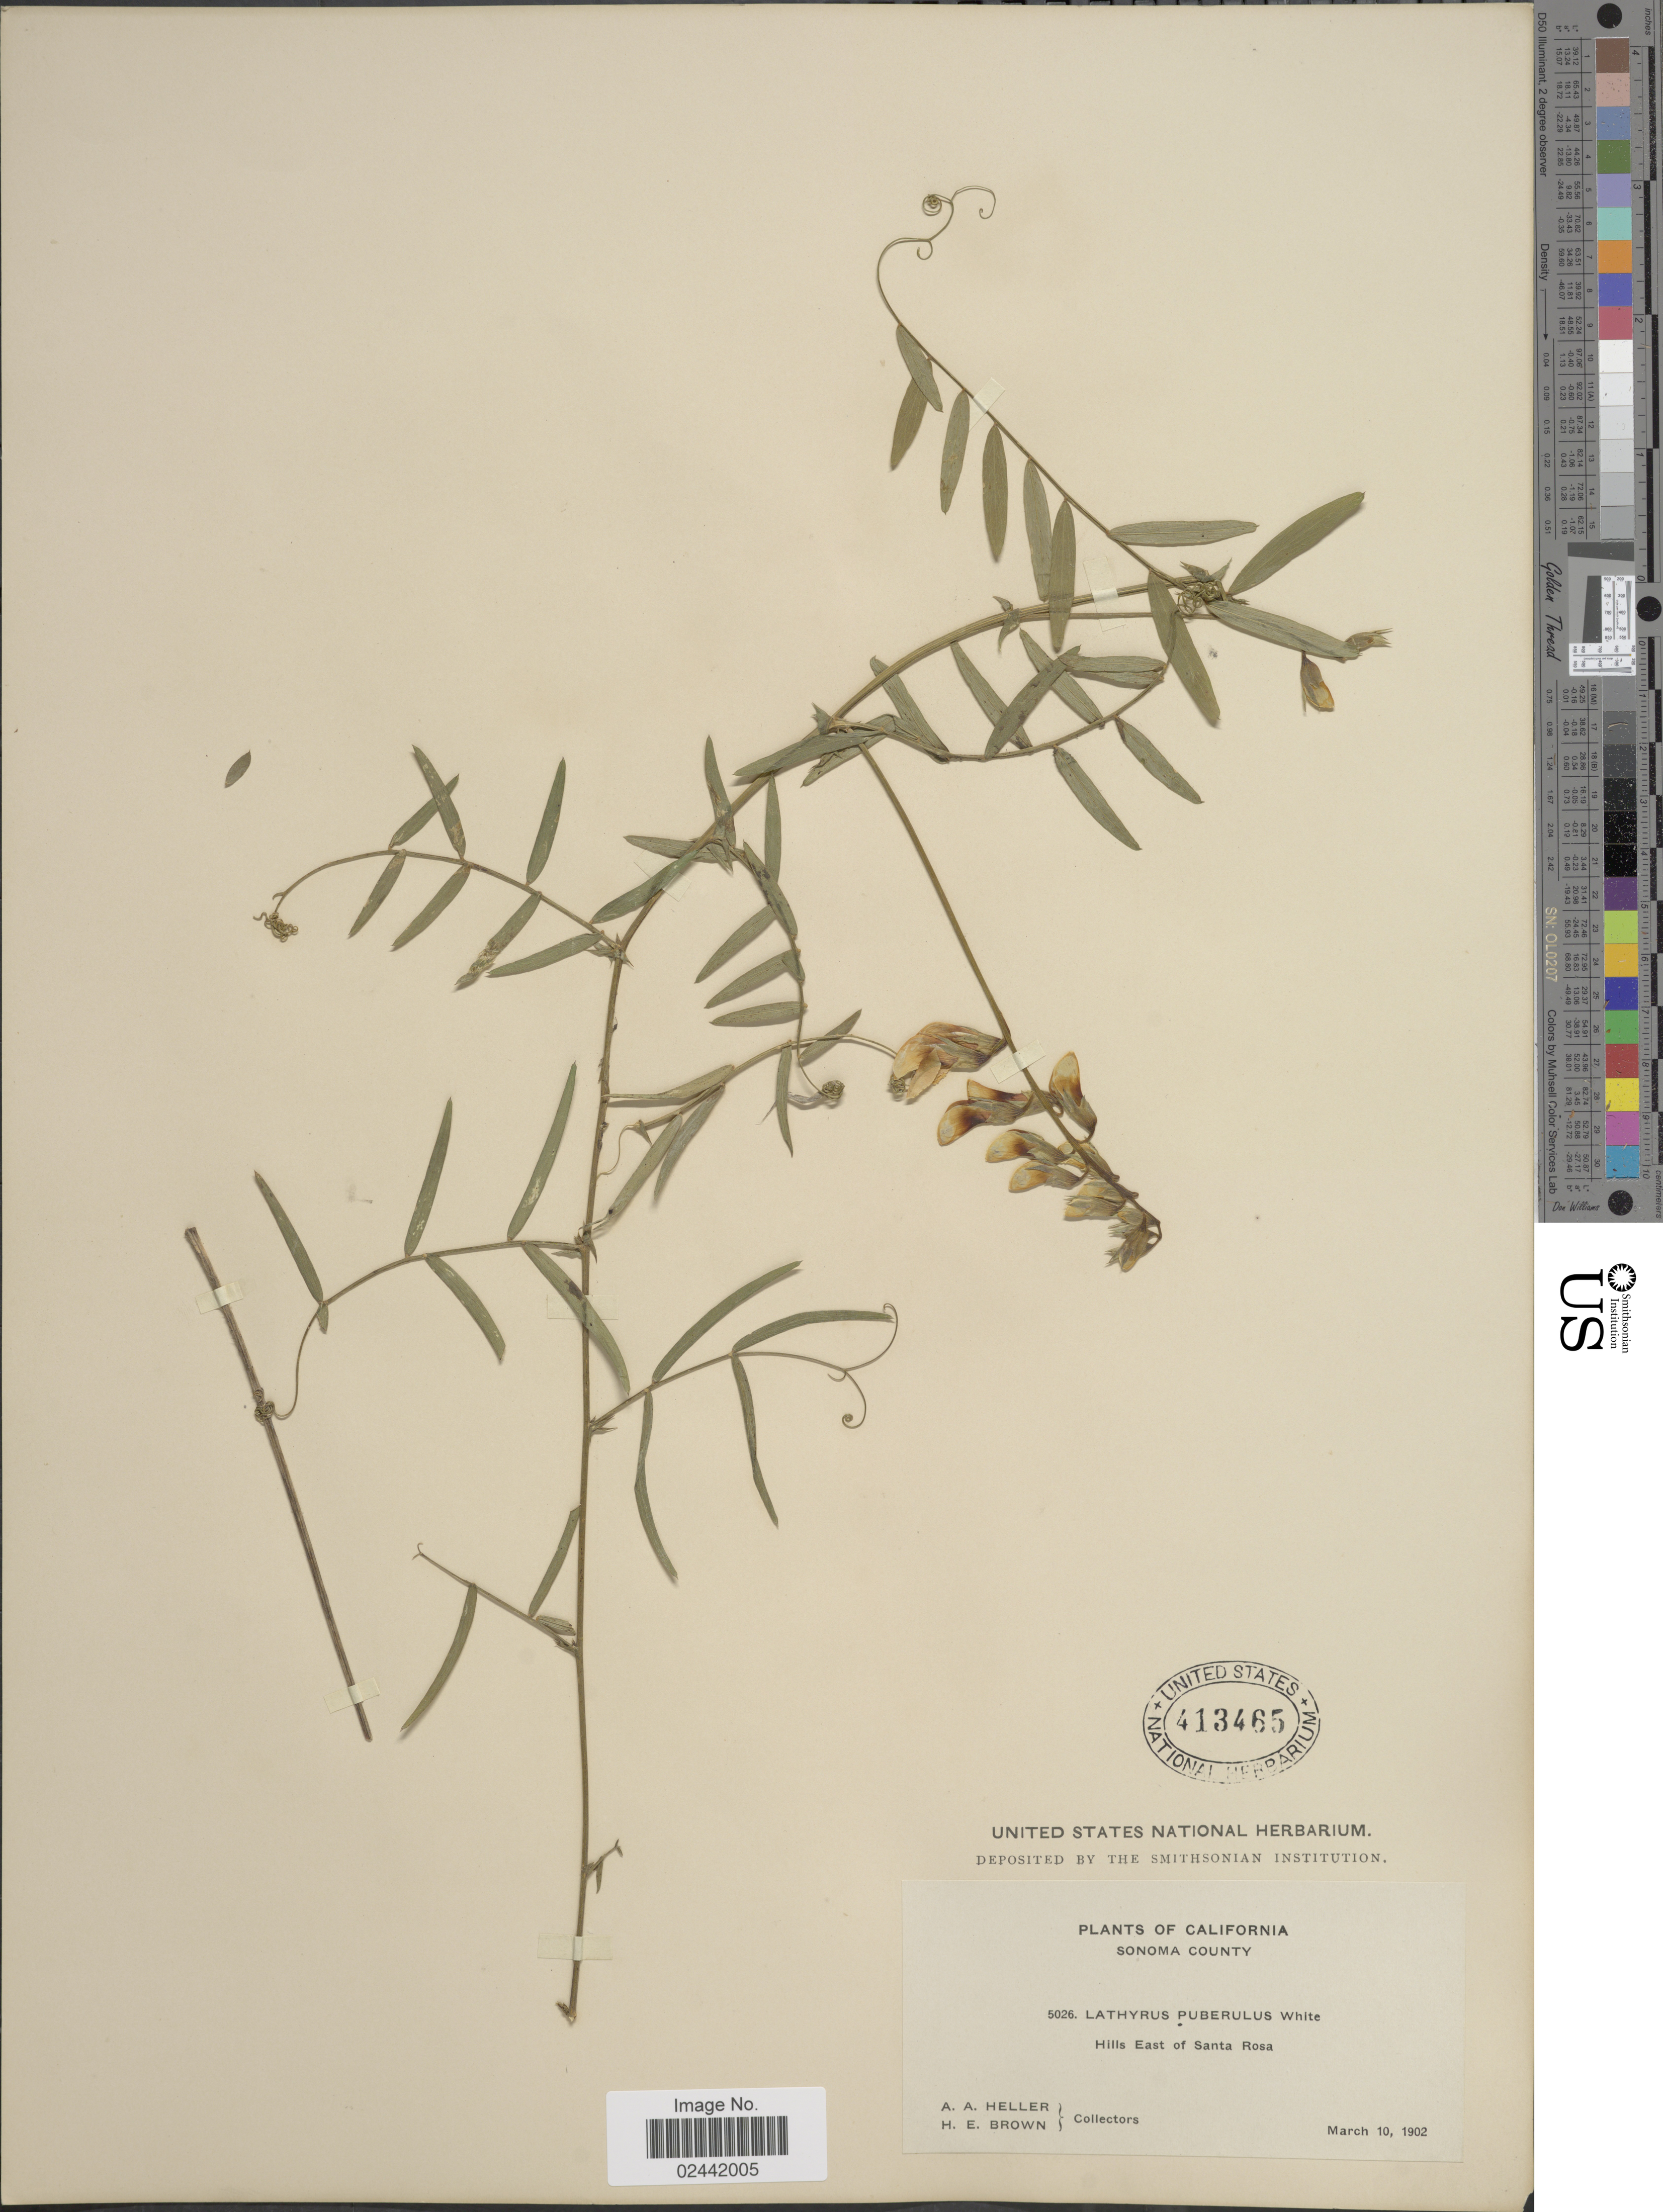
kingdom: Plantae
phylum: Tracheophyta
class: Magnoliopsida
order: Fabales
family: Fabaceae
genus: Lathyrus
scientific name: Lathyrus violaceus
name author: Greene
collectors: A. A. Heller & H. E. Brown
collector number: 5026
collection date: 1902-03-10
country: United States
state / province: California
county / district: Sonoma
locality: Hills East of Santa Rosa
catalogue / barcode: US 413465